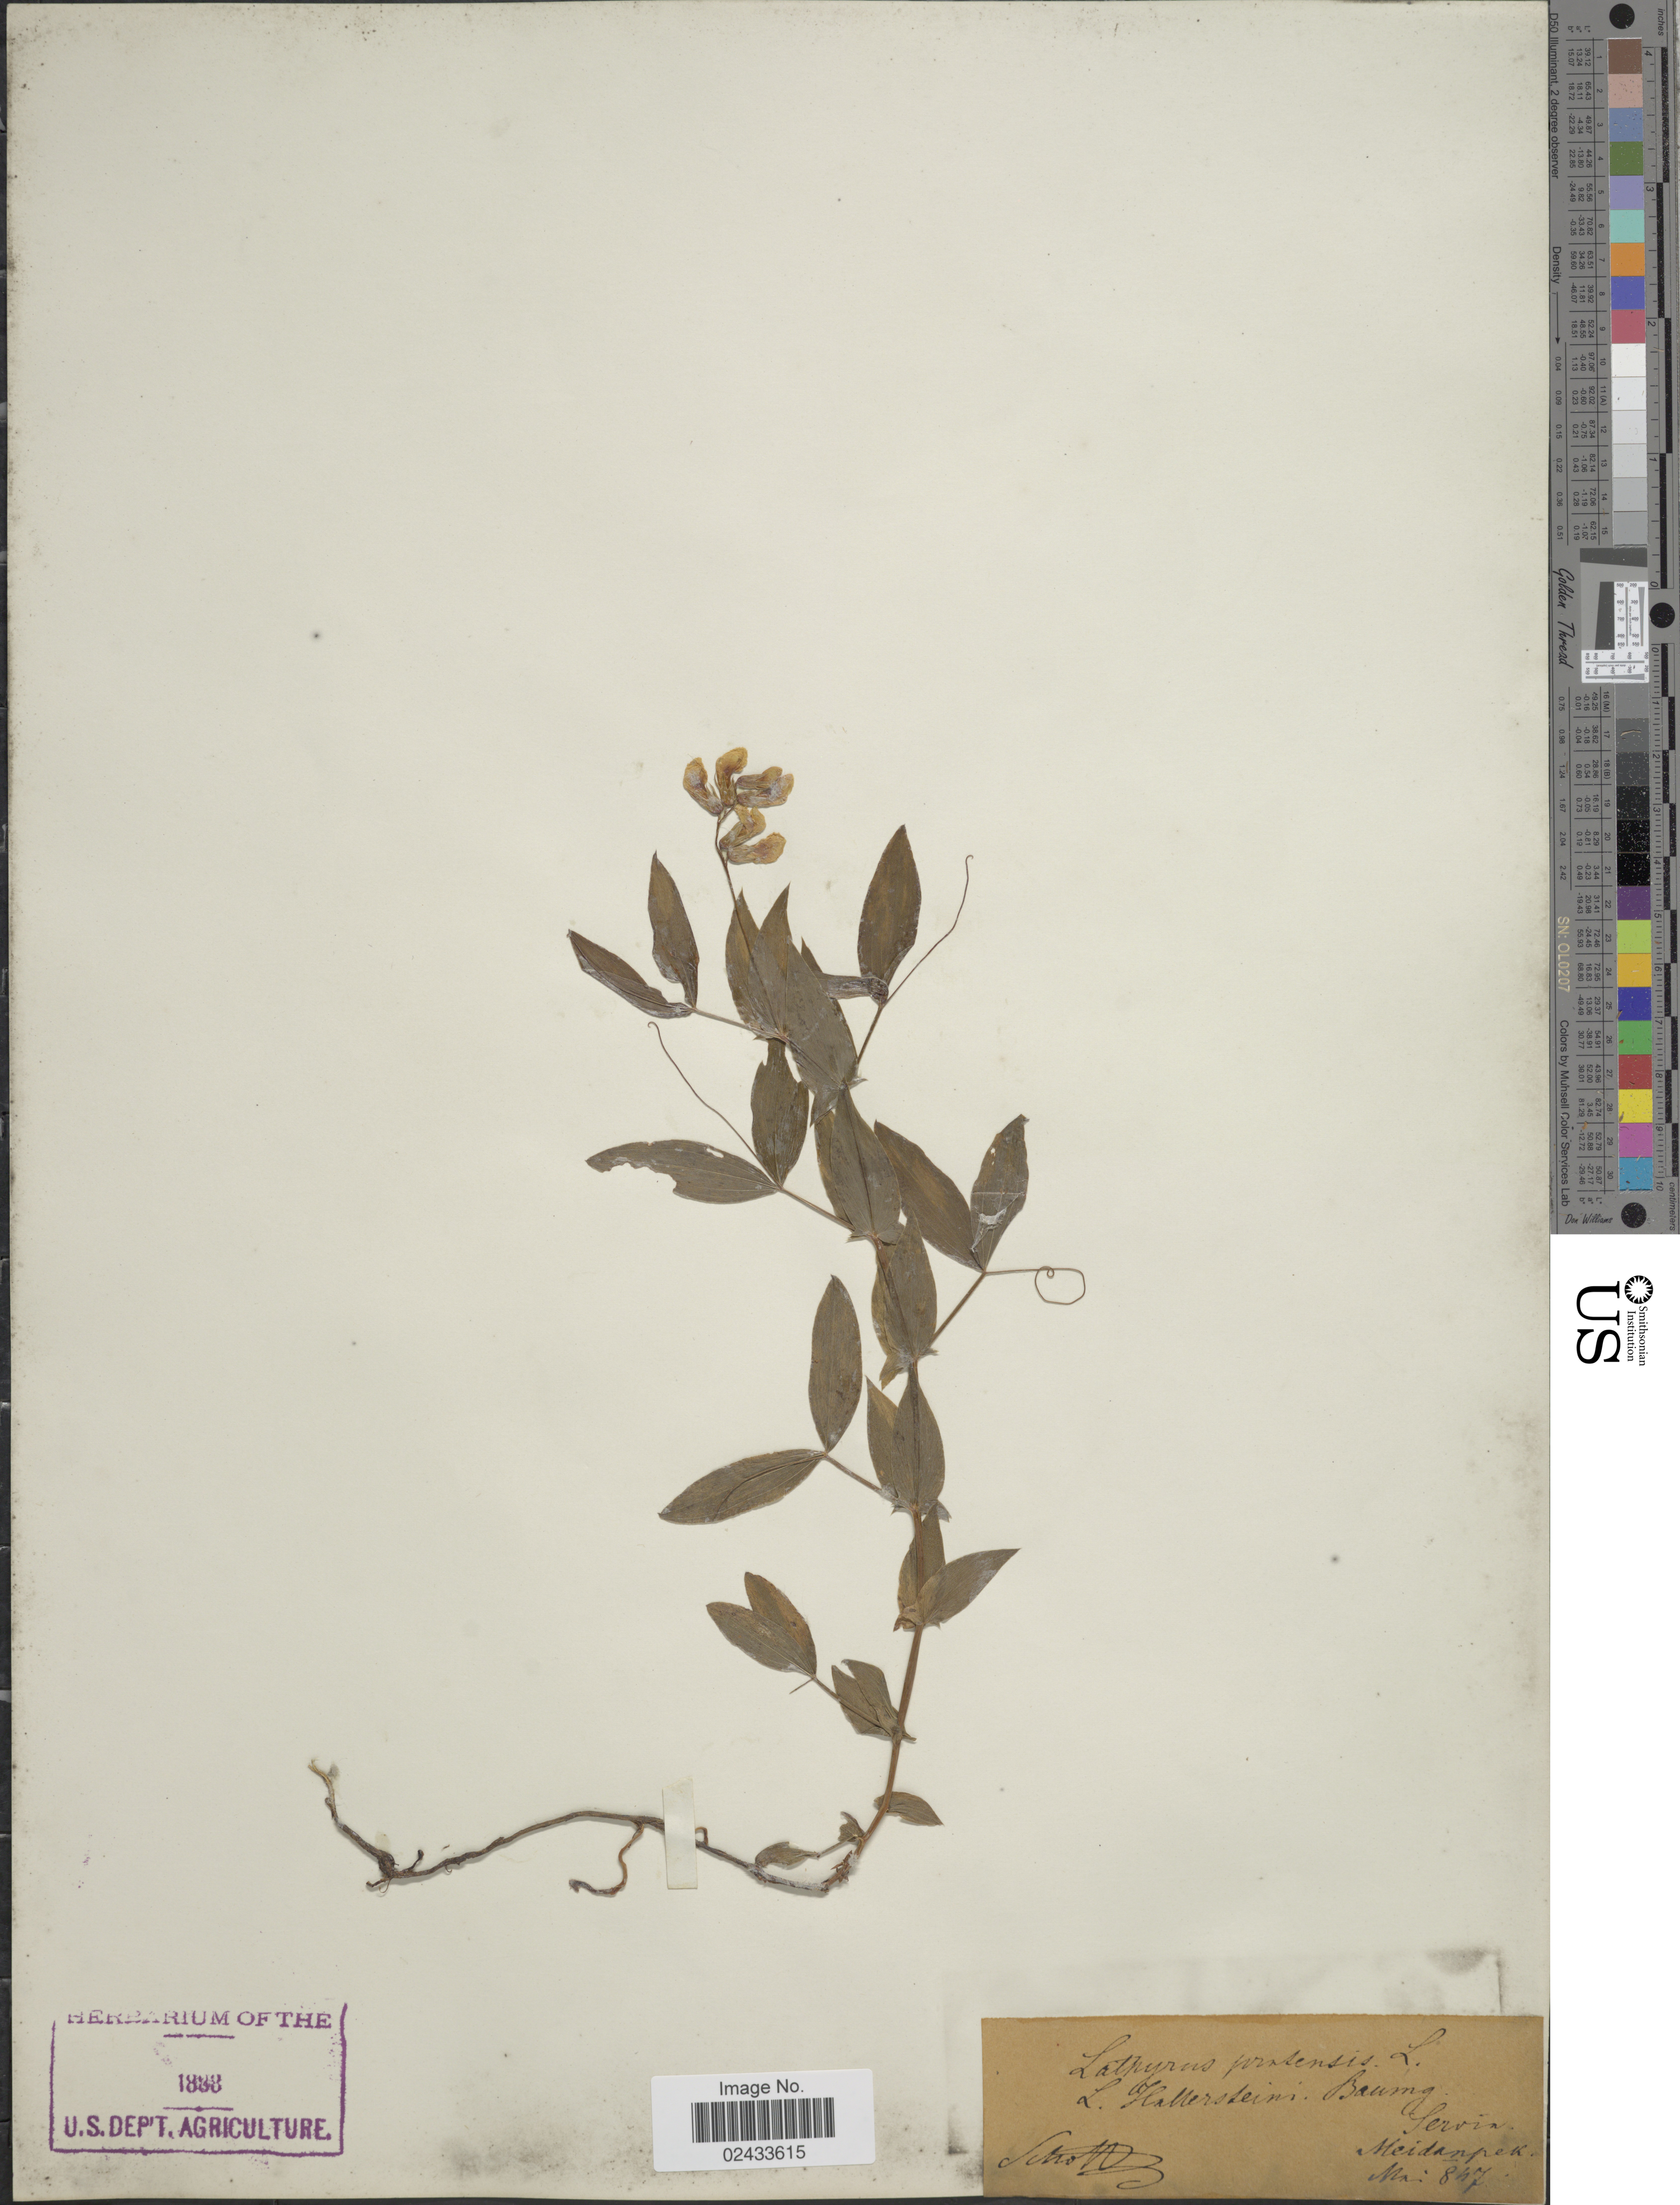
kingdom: Plantae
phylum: Tracheophyta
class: Magnoliopsida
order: Fabales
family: Fabaceae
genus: Lathyrus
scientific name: Lathyrus pratensis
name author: L.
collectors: Schott, --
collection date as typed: Transcribed d/m/y: /5/87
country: Serbia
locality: Servia, Meidanpek